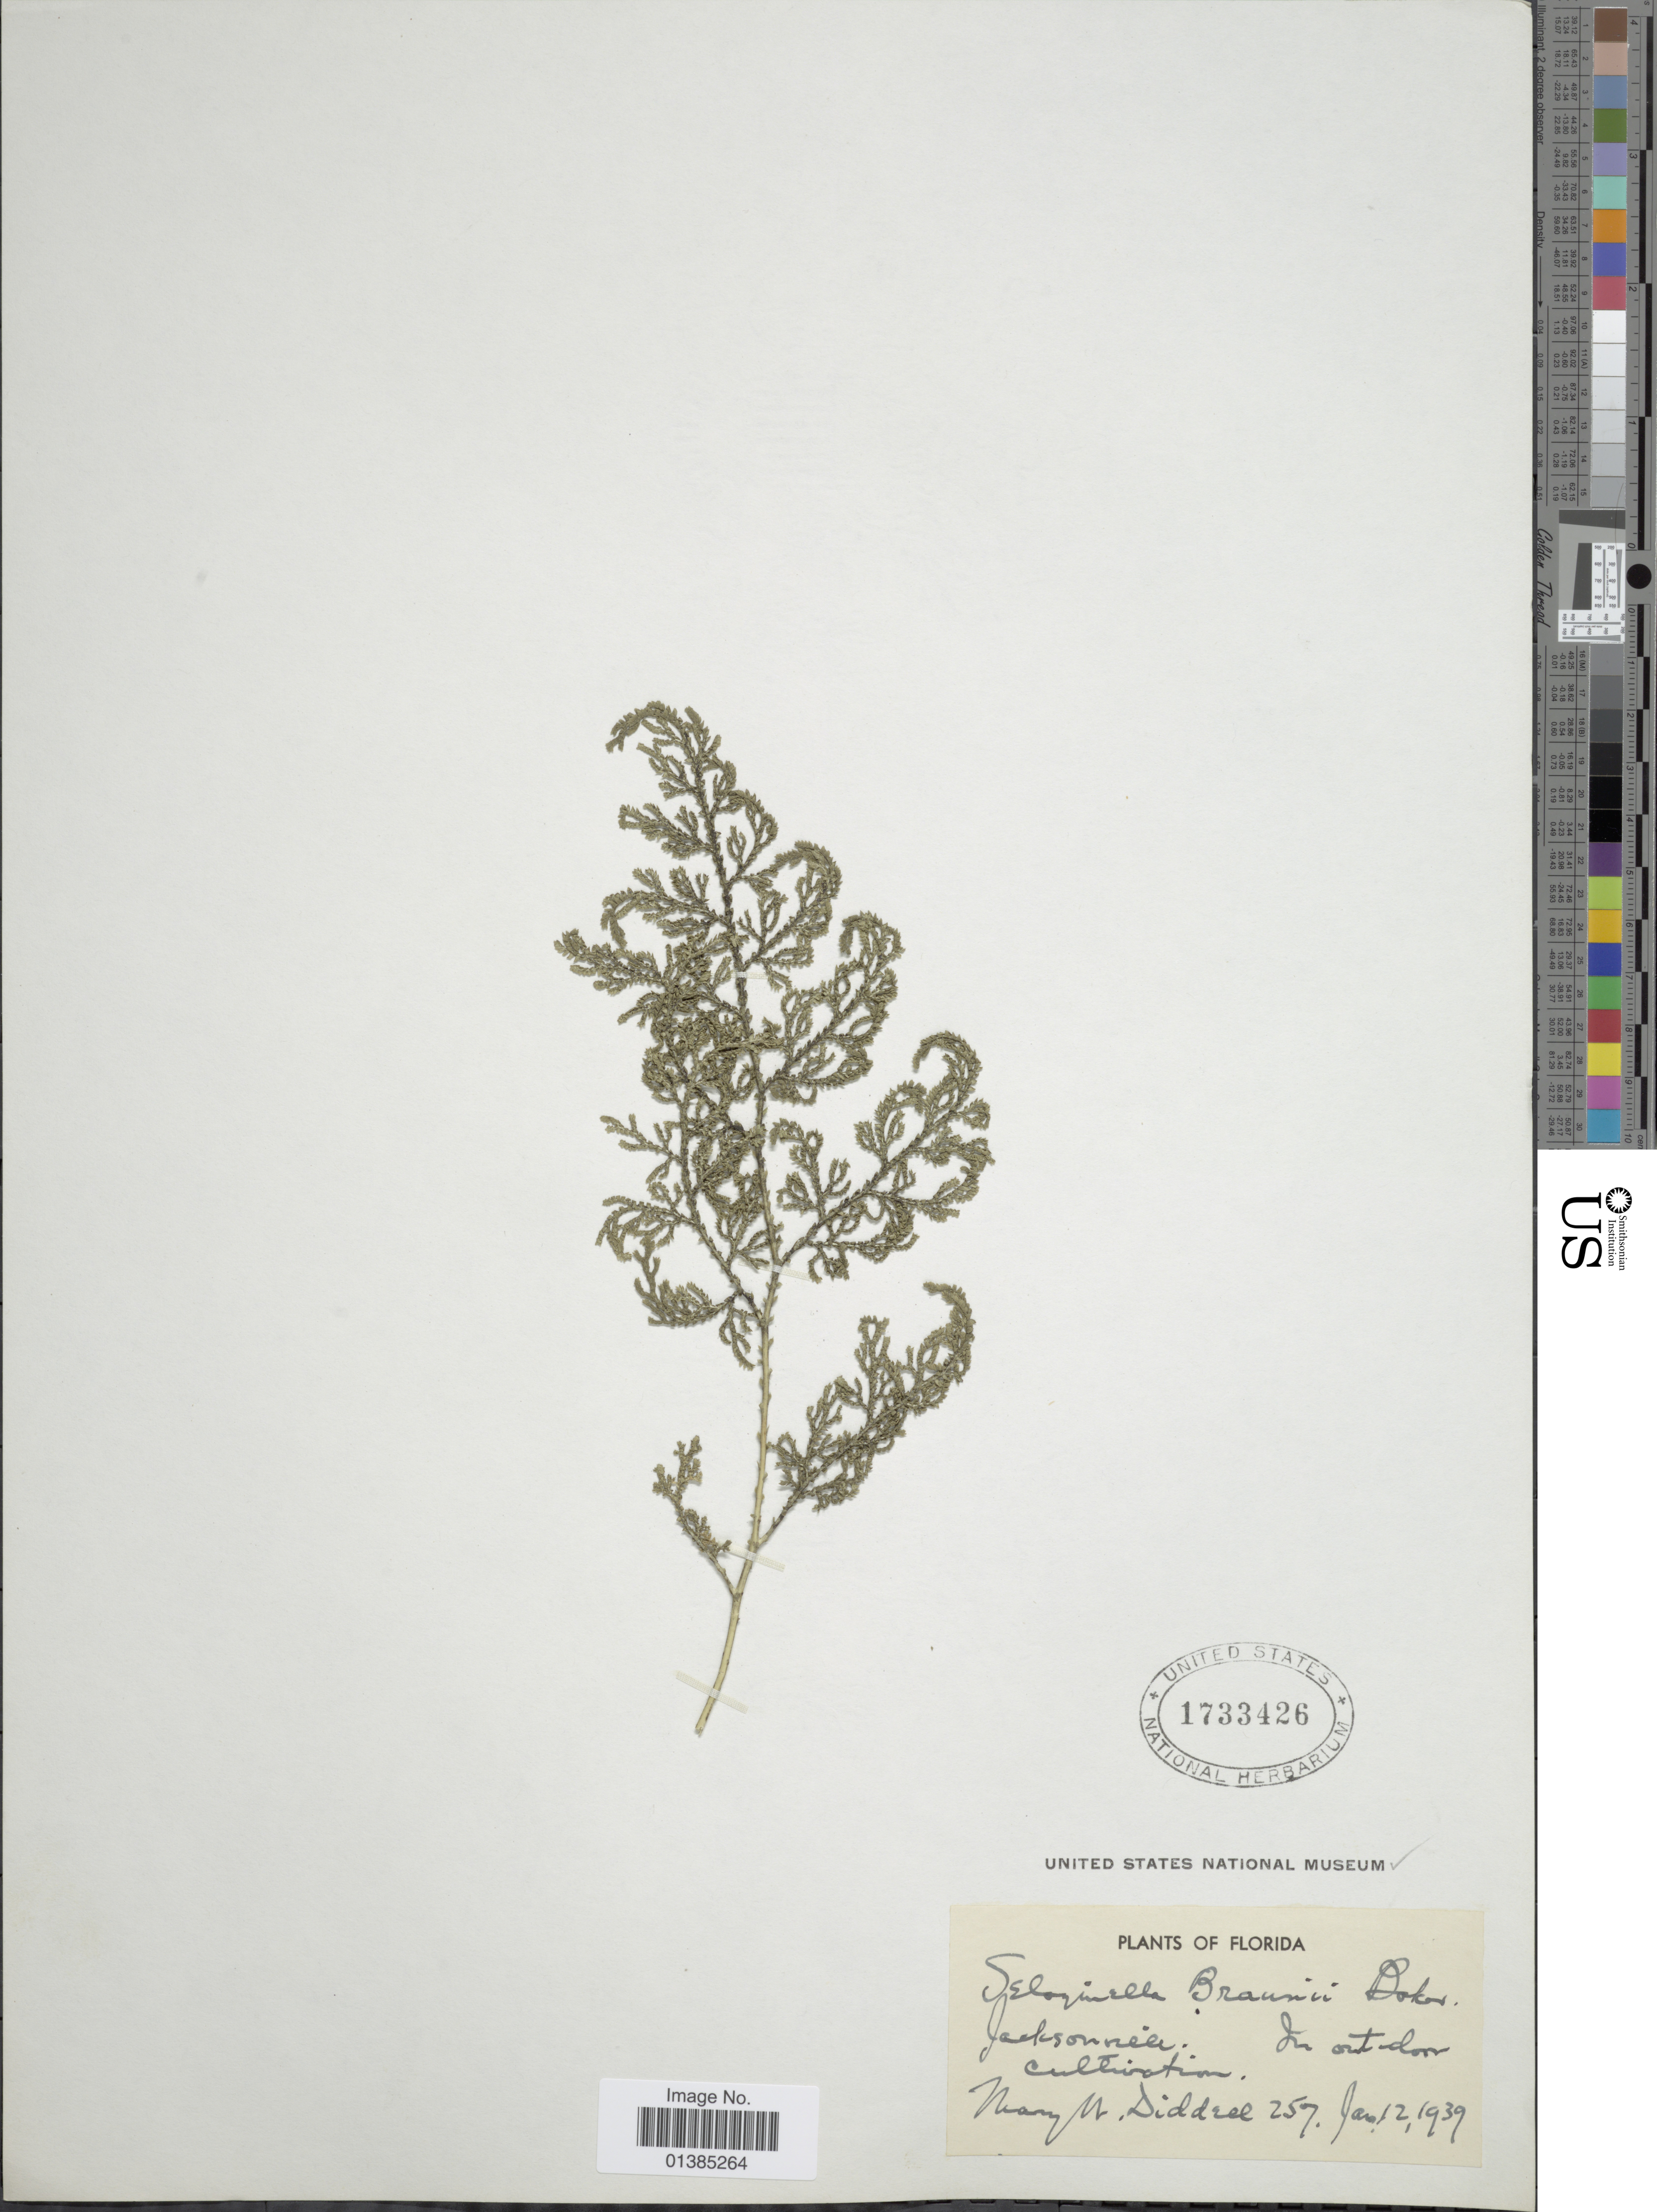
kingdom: Plantae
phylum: Tracheophyta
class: Lycopodiopsida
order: Selaginellales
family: Selaginellaceae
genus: Selaginella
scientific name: Selaginella braunii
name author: Baker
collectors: M. Diddell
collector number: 257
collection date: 1939-01-12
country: United States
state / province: Florida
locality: Jacksonville.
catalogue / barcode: US 1733426